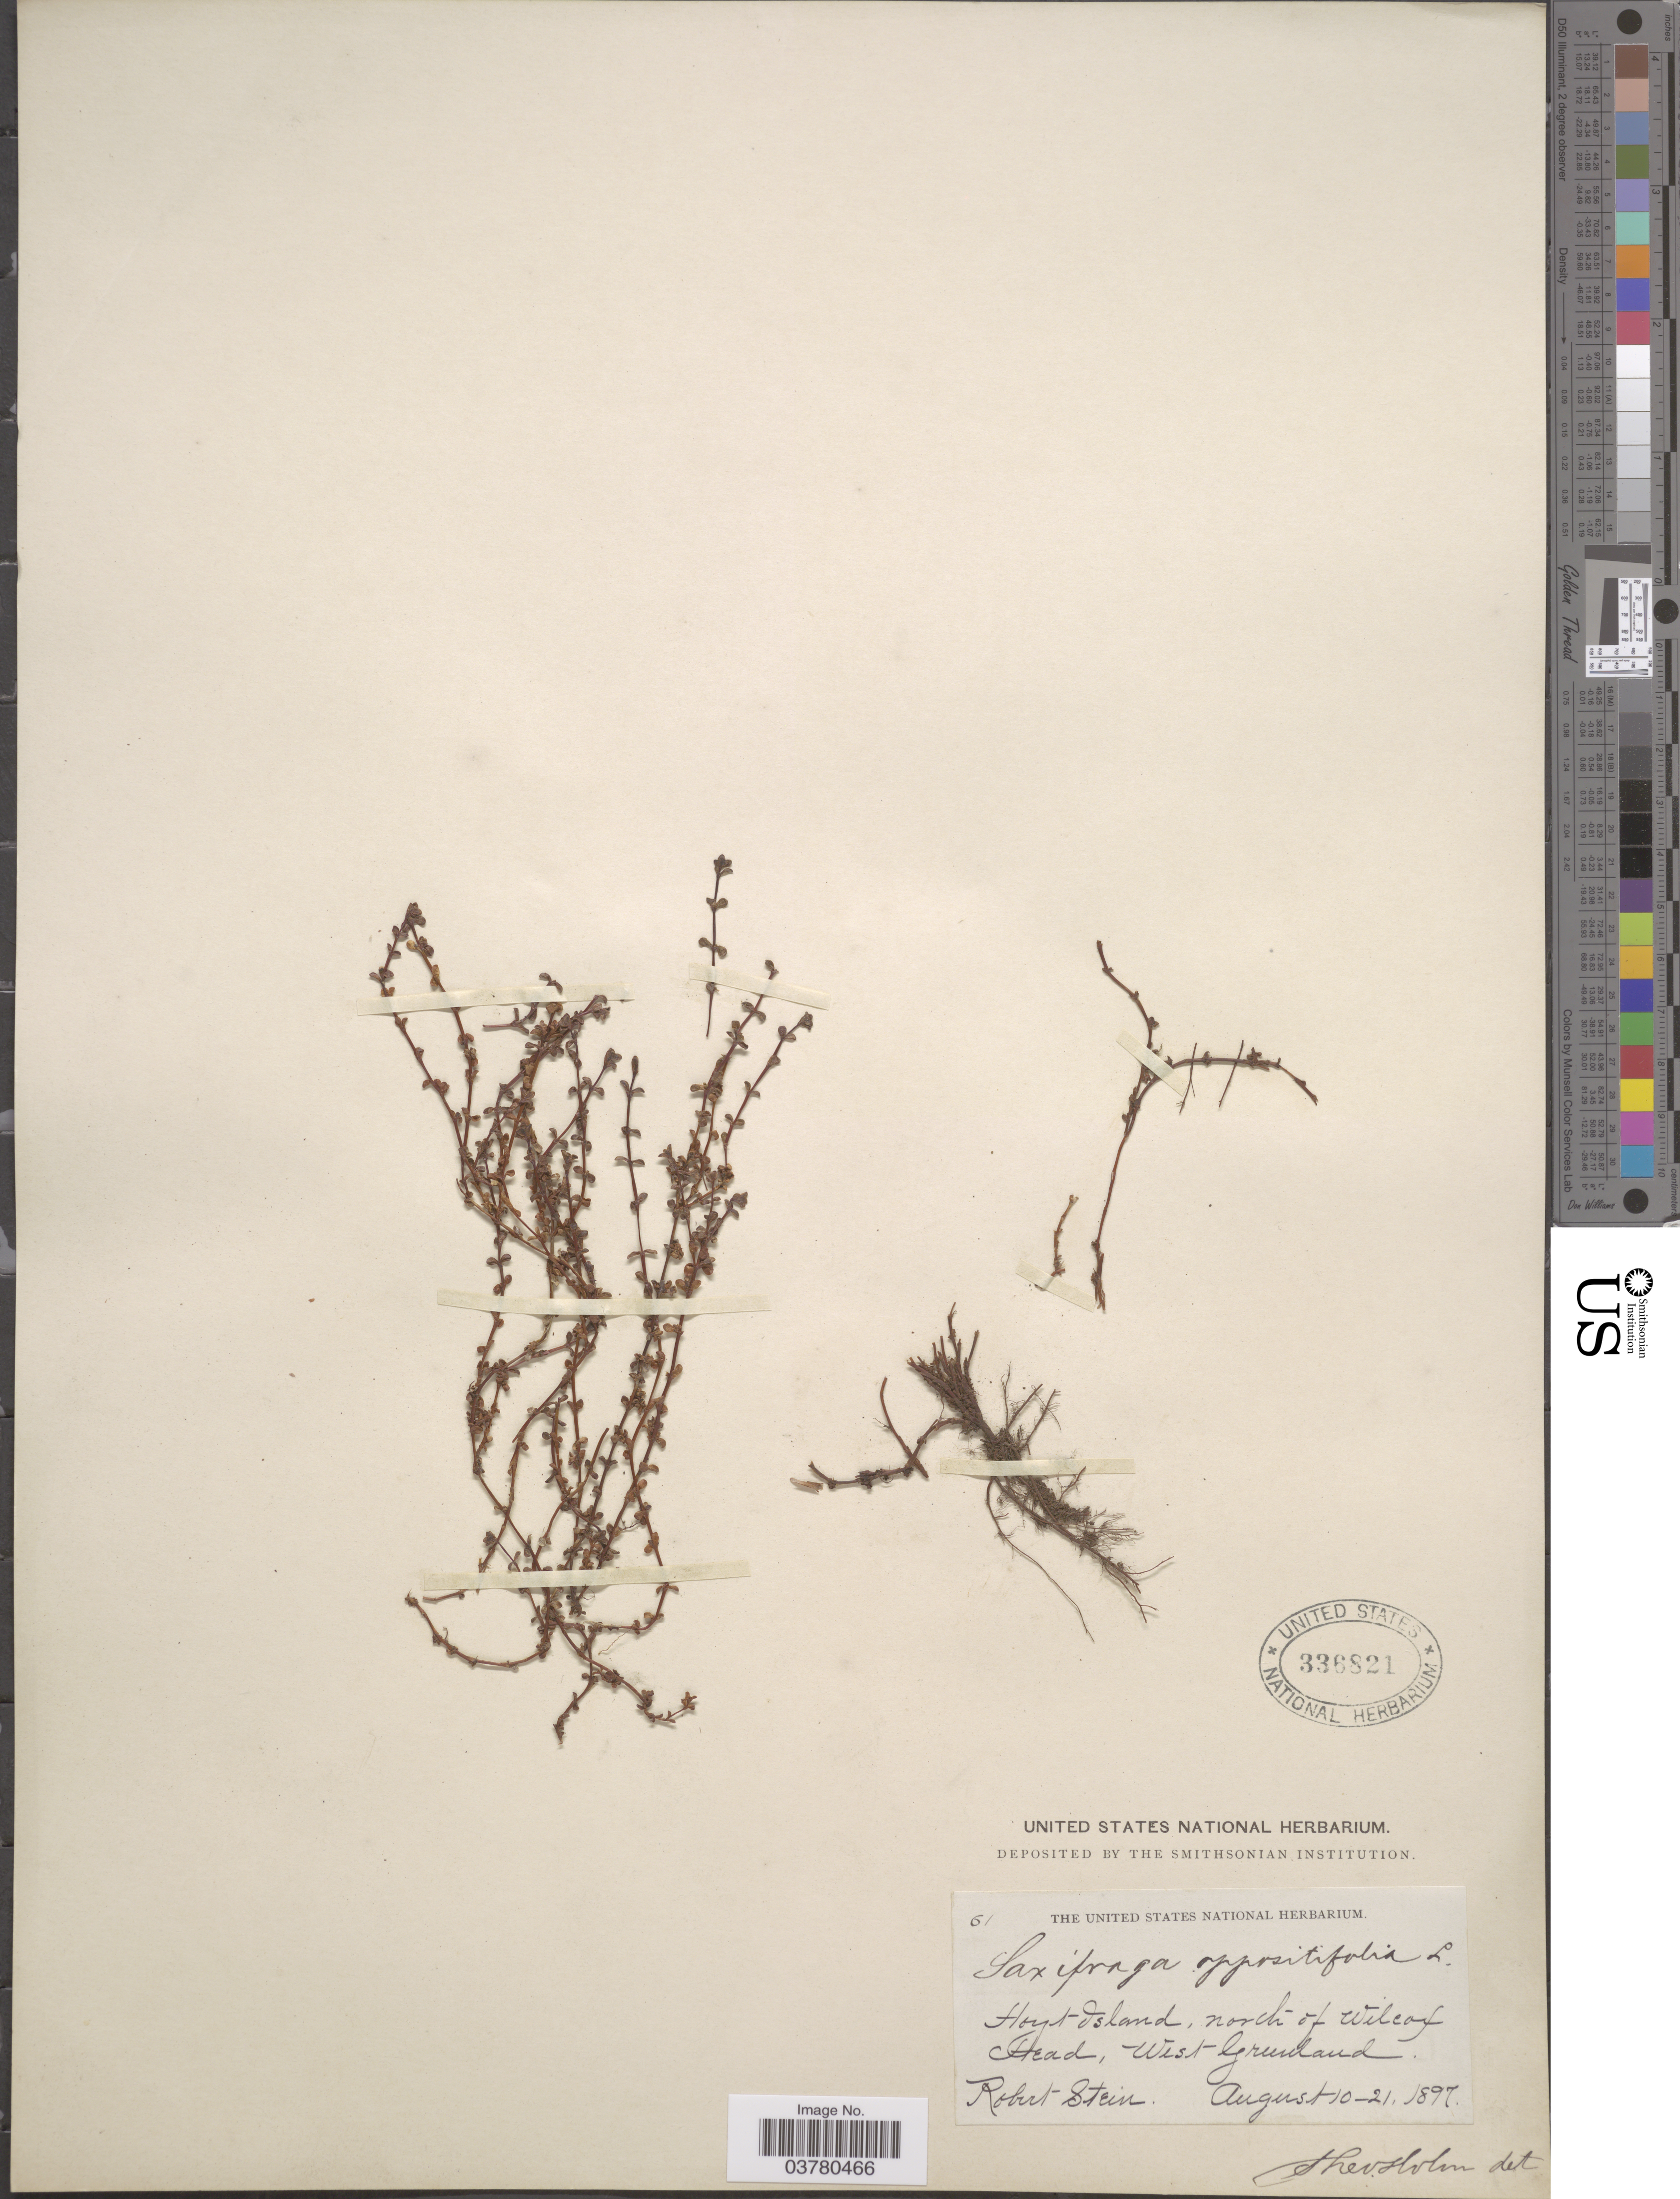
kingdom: Plantae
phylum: Tracheophyta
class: Magnoliopsida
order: Saxifragales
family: Saxifragaceae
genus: Saxifraga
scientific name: Saxifraga oppositifolia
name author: L.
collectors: R. Stein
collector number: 61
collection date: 1897-08-10/1897-08-21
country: Greenland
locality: Hoyt Island, north of Wilcox Head, West Greenland.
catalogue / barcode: US 336821